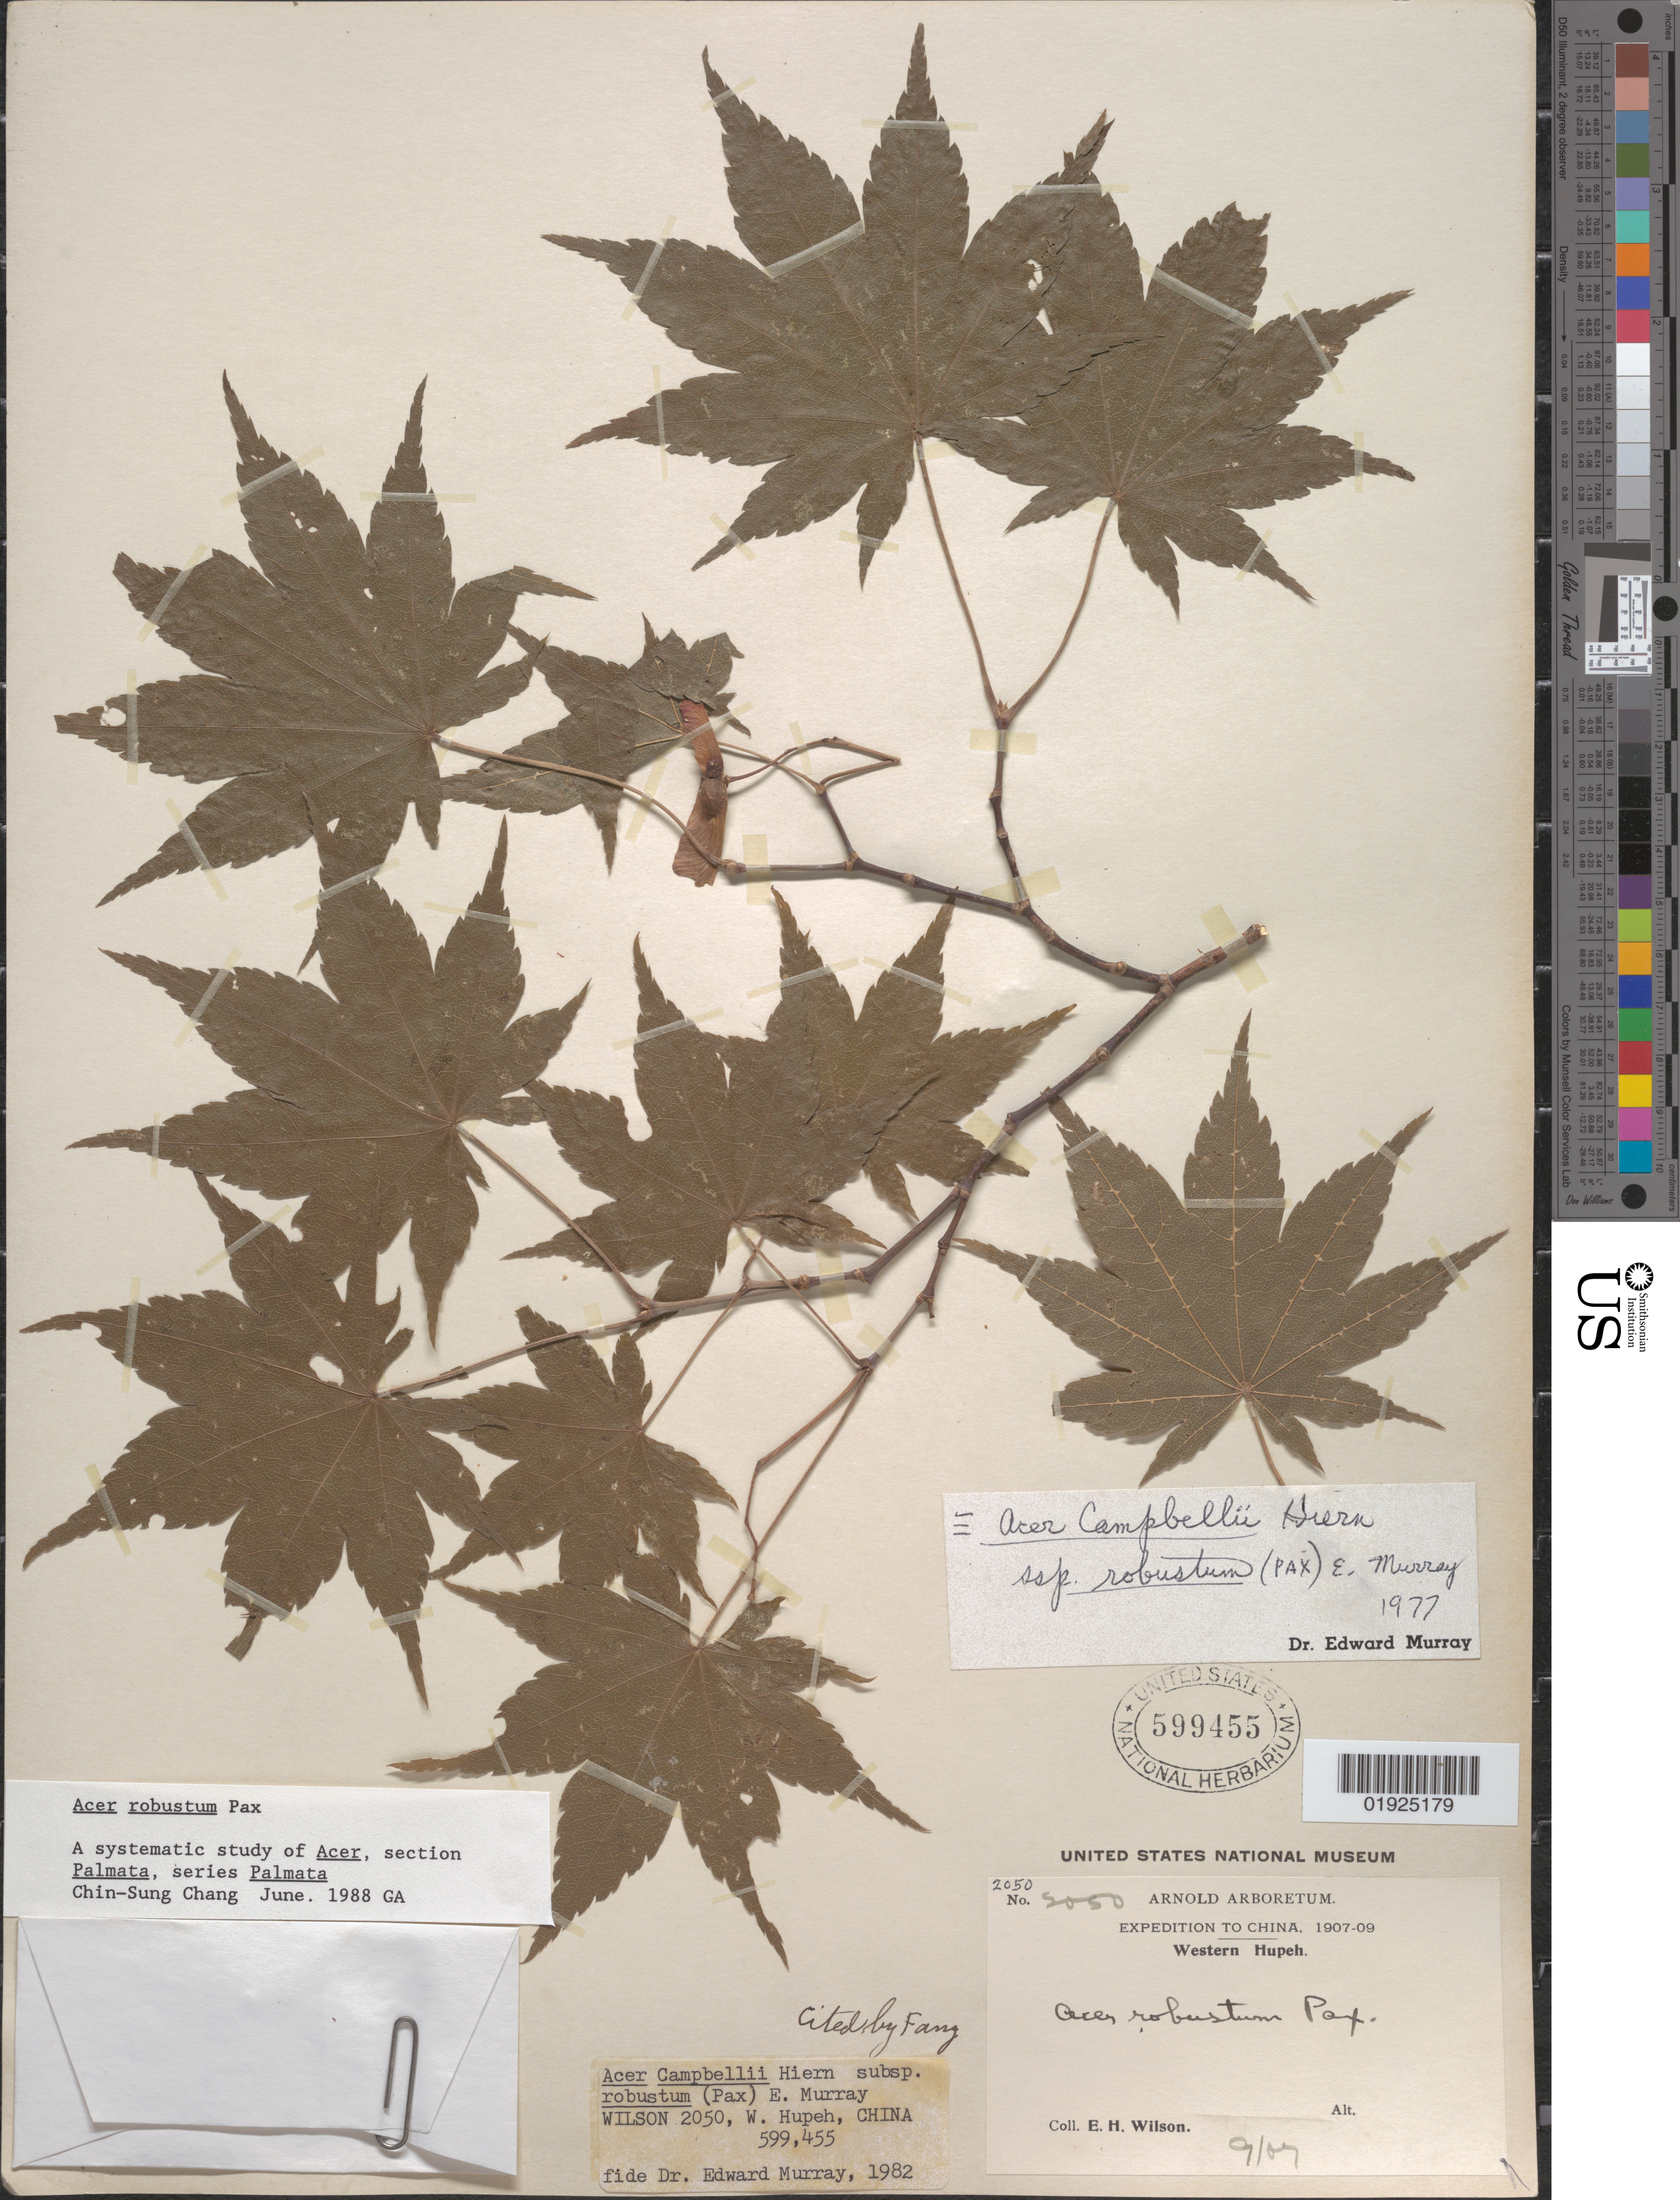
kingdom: Plantae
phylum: Tracheophyta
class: Magnoliopsida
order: Sapindales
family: Sapindaceae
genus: Acer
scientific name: Acer robustum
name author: Pax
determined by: Chang, C. S., (SNUA)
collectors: E. H. Wilson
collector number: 2050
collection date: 1907-09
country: China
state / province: Hebei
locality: Western Hupeh [Hubei]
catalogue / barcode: US 599455